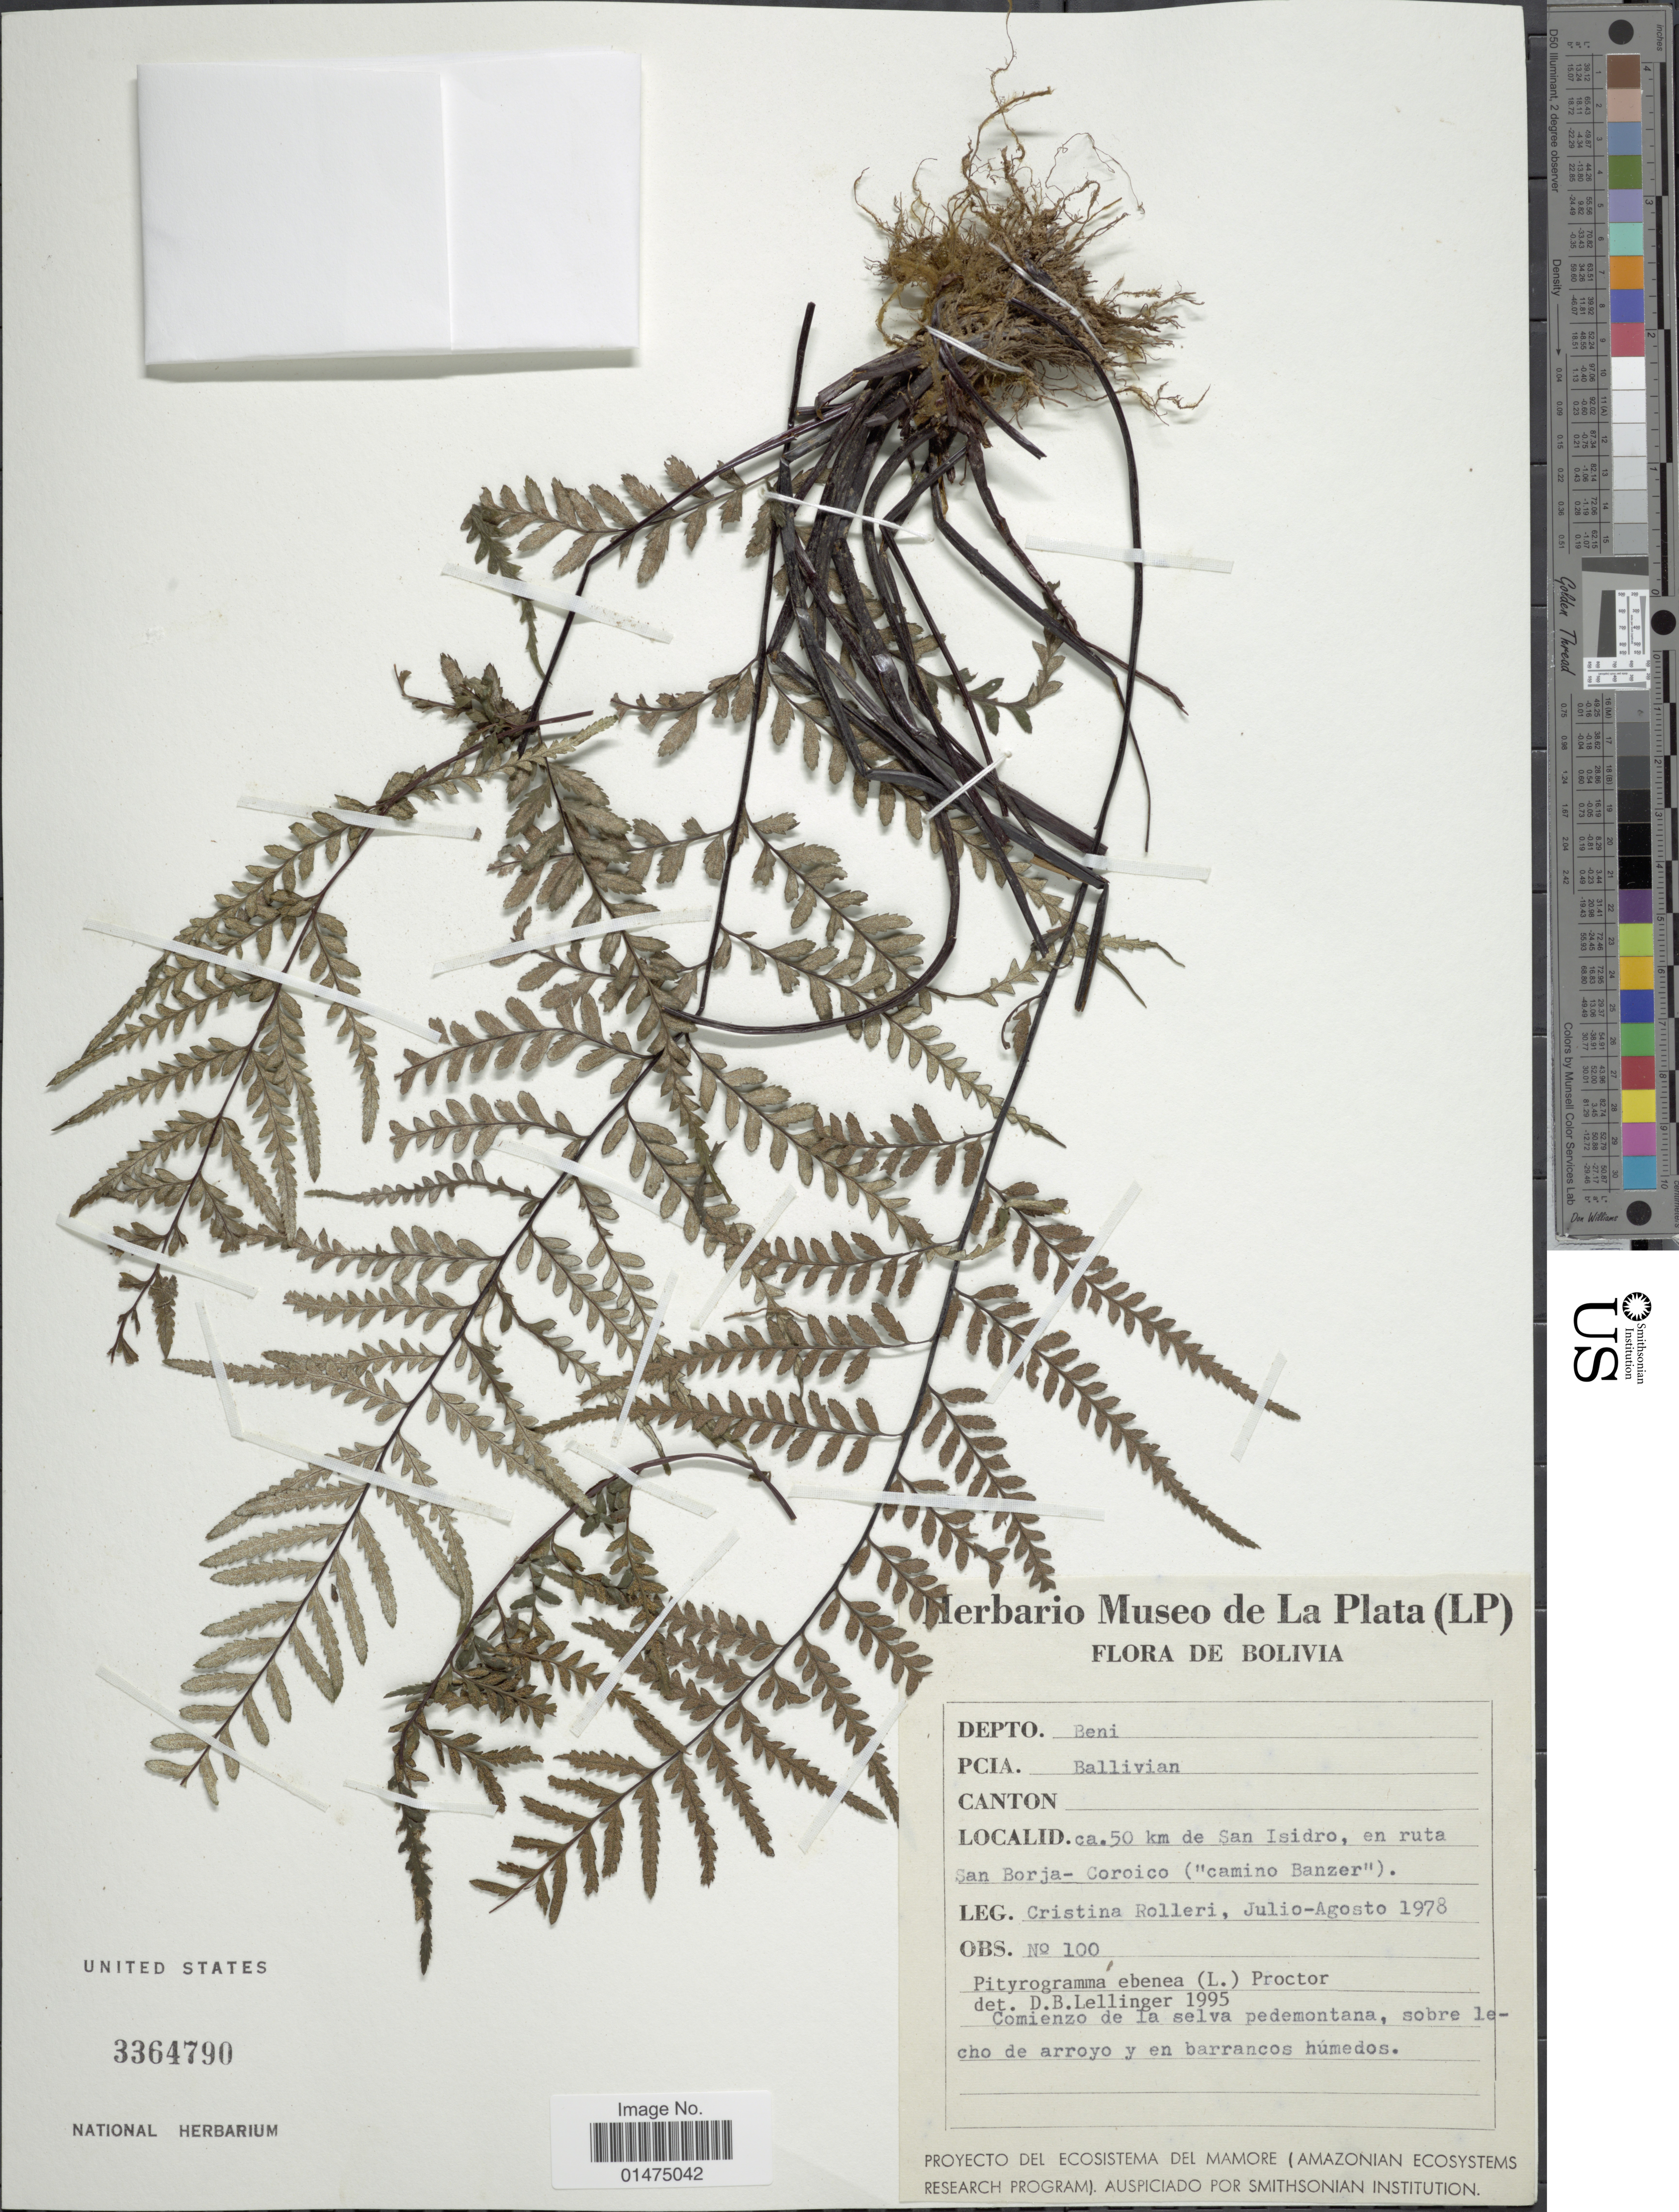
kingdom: Plantae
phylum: Tracheophyta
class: Polypodiopsida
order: Polypodiales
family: Pteridaceae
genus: Pityrogramma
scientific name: Pityrogramma ebenea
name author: (L.) Proctor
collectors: C. Rolleri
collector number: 100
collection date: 1978-07/1978-08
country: Bolivia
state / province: Beni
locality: Ca. 50 km de San Isidro, en ruta San Borja-Coroico ("Camino Banzer")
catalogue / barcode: US 3364790